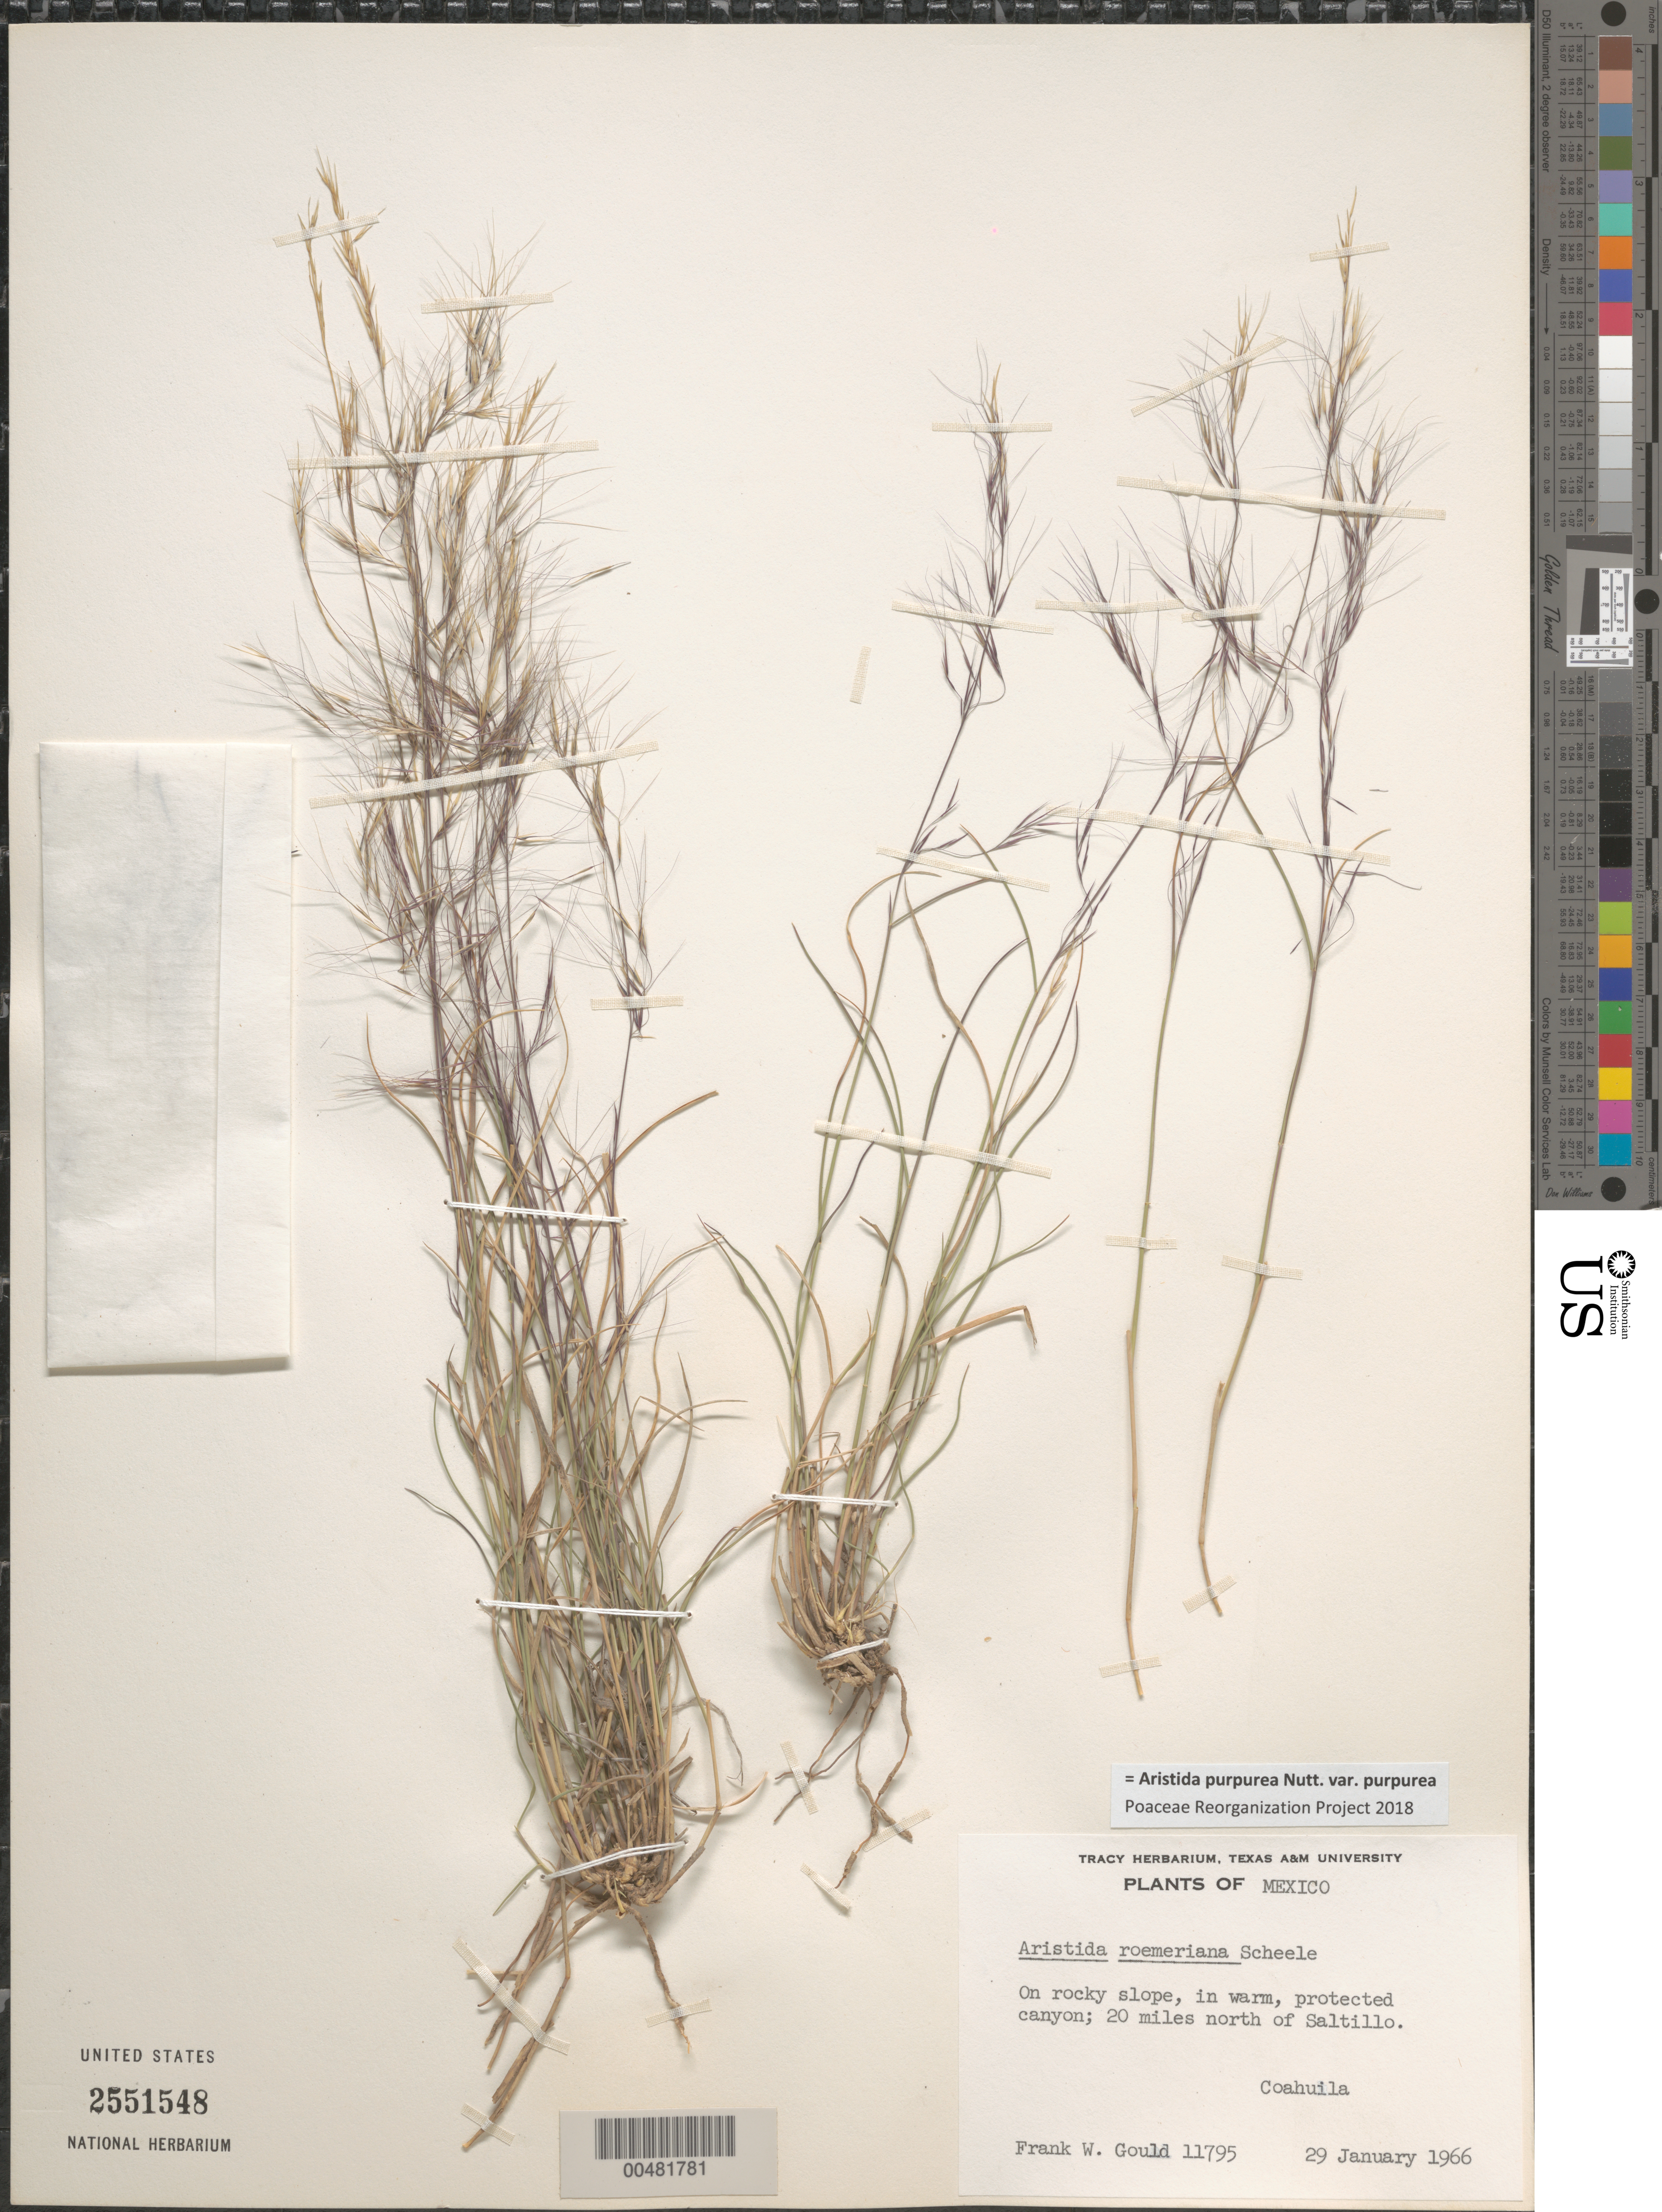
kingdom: Plantae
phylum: Tracheophyta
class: Liliopsida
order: Poales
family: Poaceae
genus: Aristida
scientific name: Aristida purpurea var. purpurea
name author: Nutt.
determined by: Poaceae Reorganization Project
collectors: F. W. Gould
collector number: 11795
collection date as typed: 29 Jan 1966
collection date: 1966-01-29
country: Mexico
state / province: Coahuila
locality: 20 mi N of Saltillo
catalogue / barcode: US 2551548